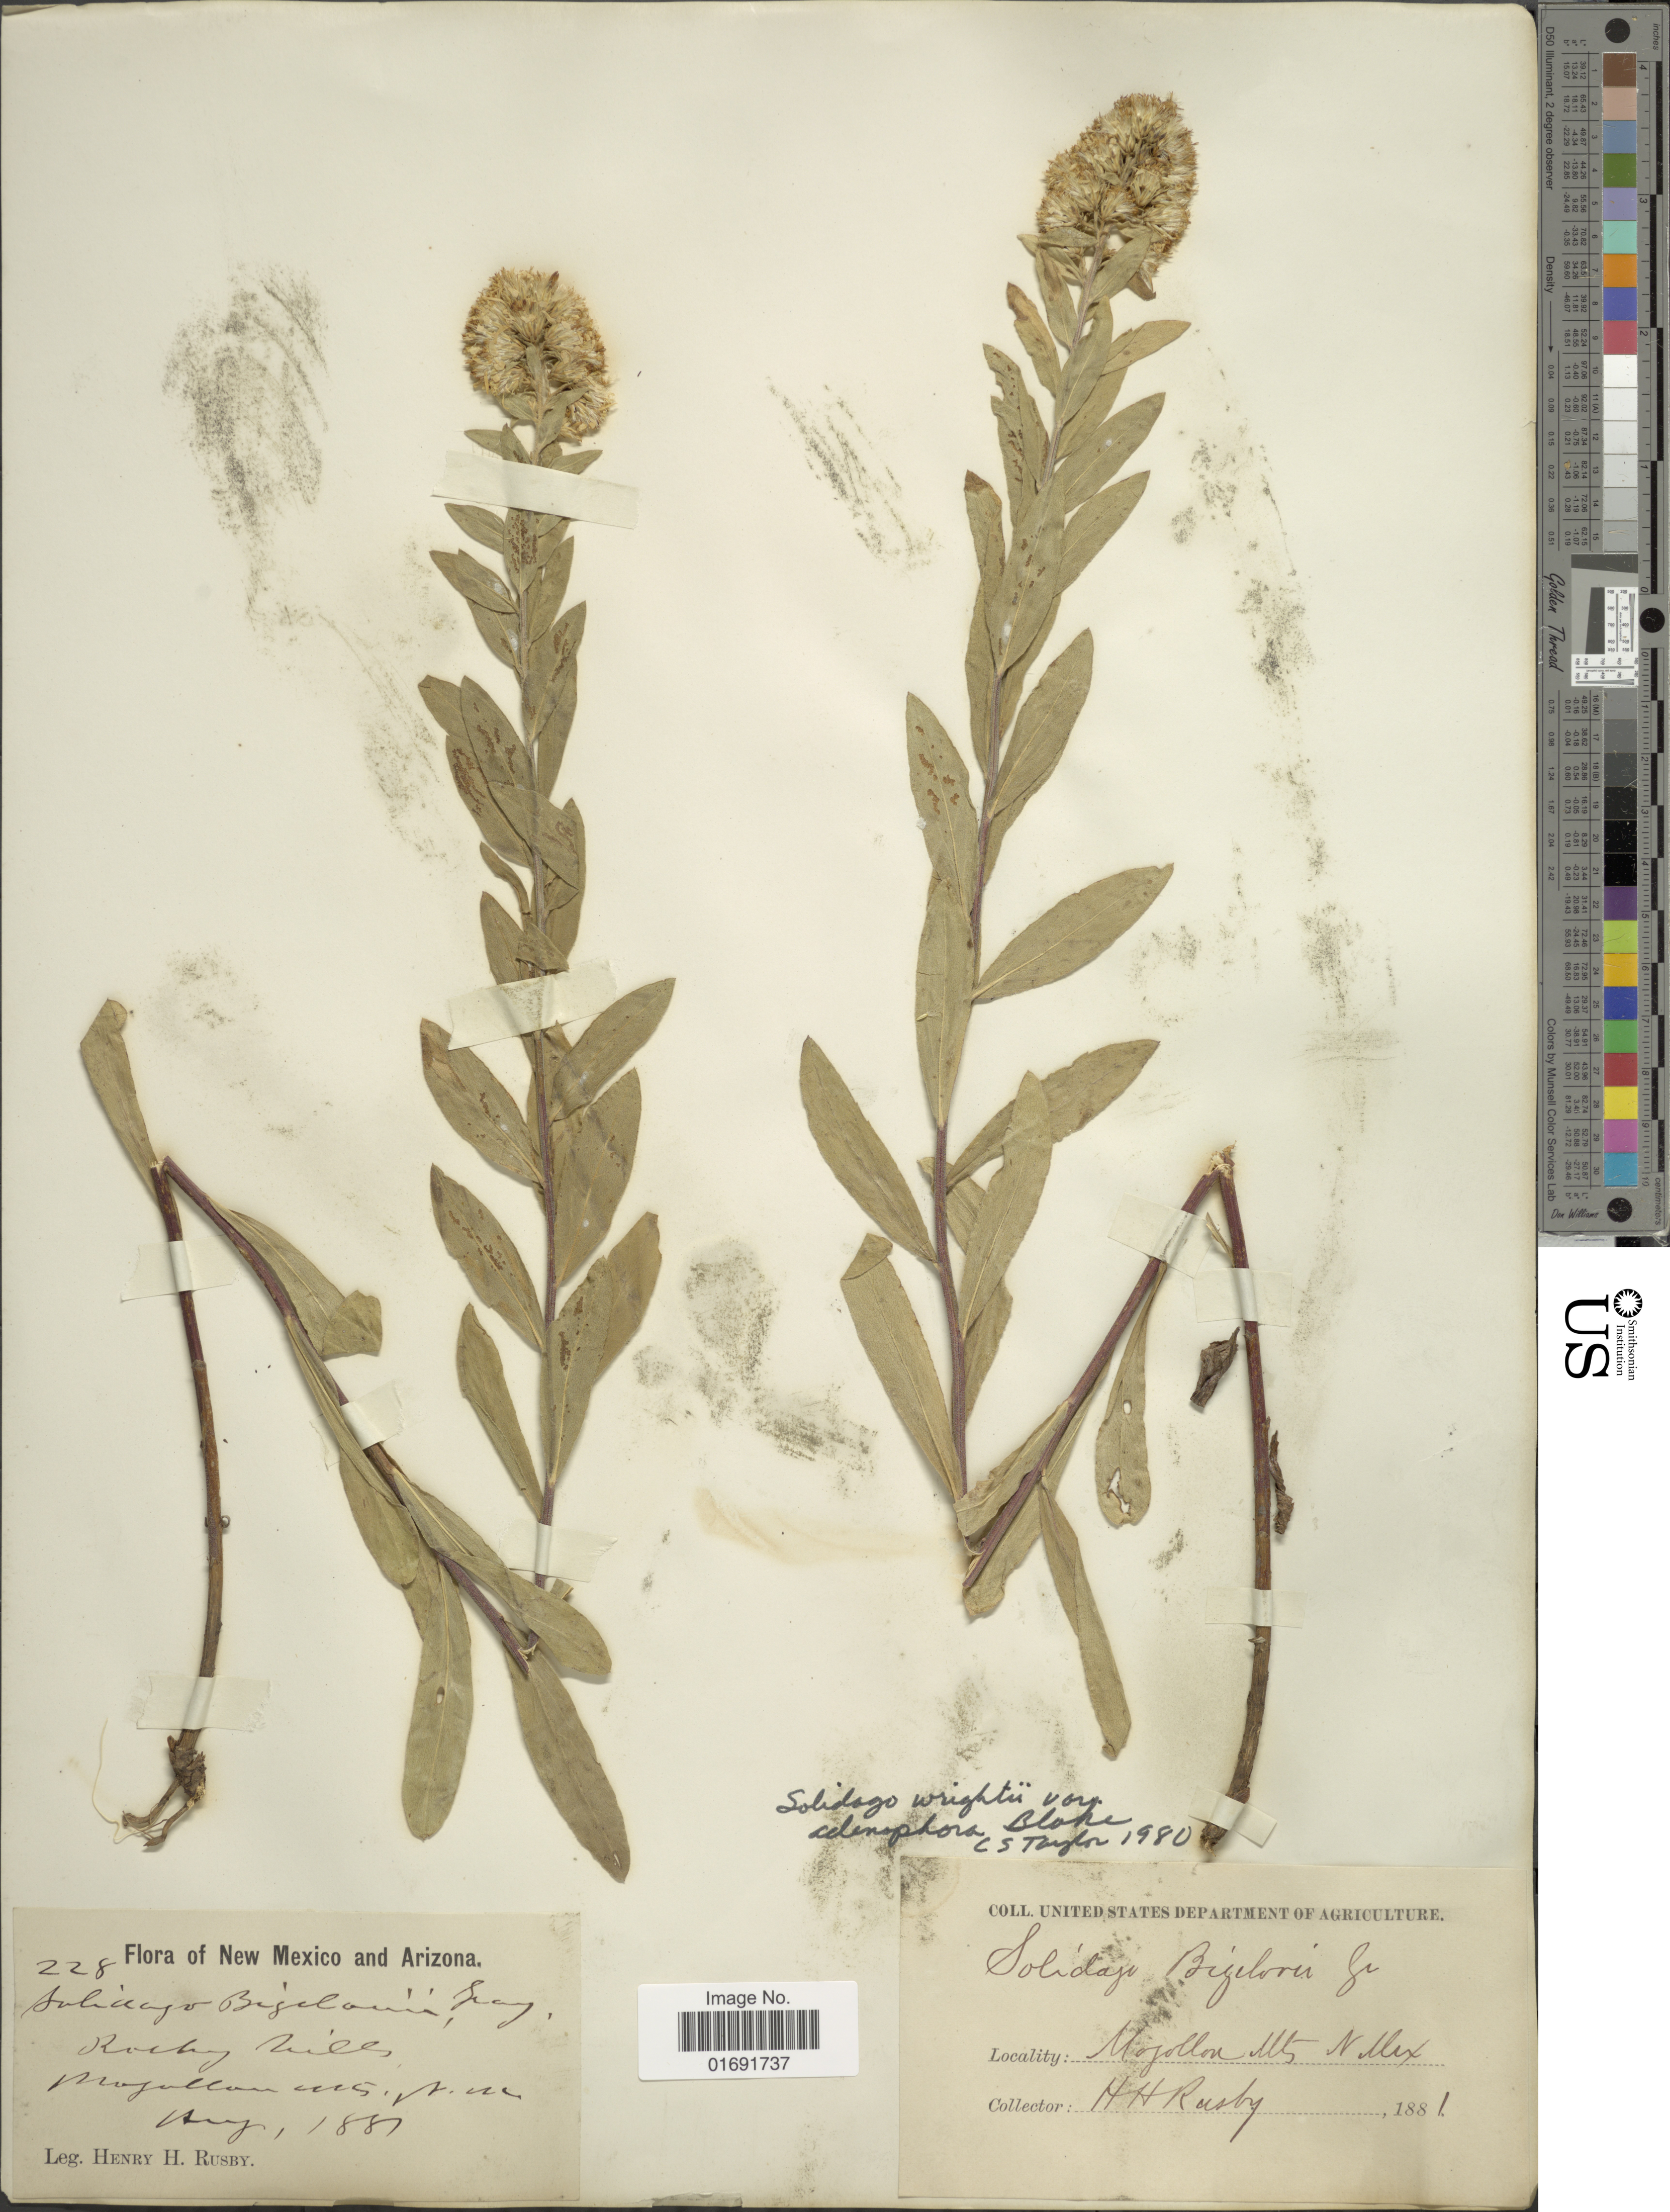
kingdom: Plantae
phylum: Tracheophyta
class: Magnoliopsida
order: Asterales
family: Asteraceae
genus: Solidago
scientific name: Solidago wrightii var. adenophora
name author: S.F. Blake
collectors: H. H. Rusby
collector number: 228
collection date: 1881-08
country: United States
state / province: New Mexico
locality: Mogollon Mts.